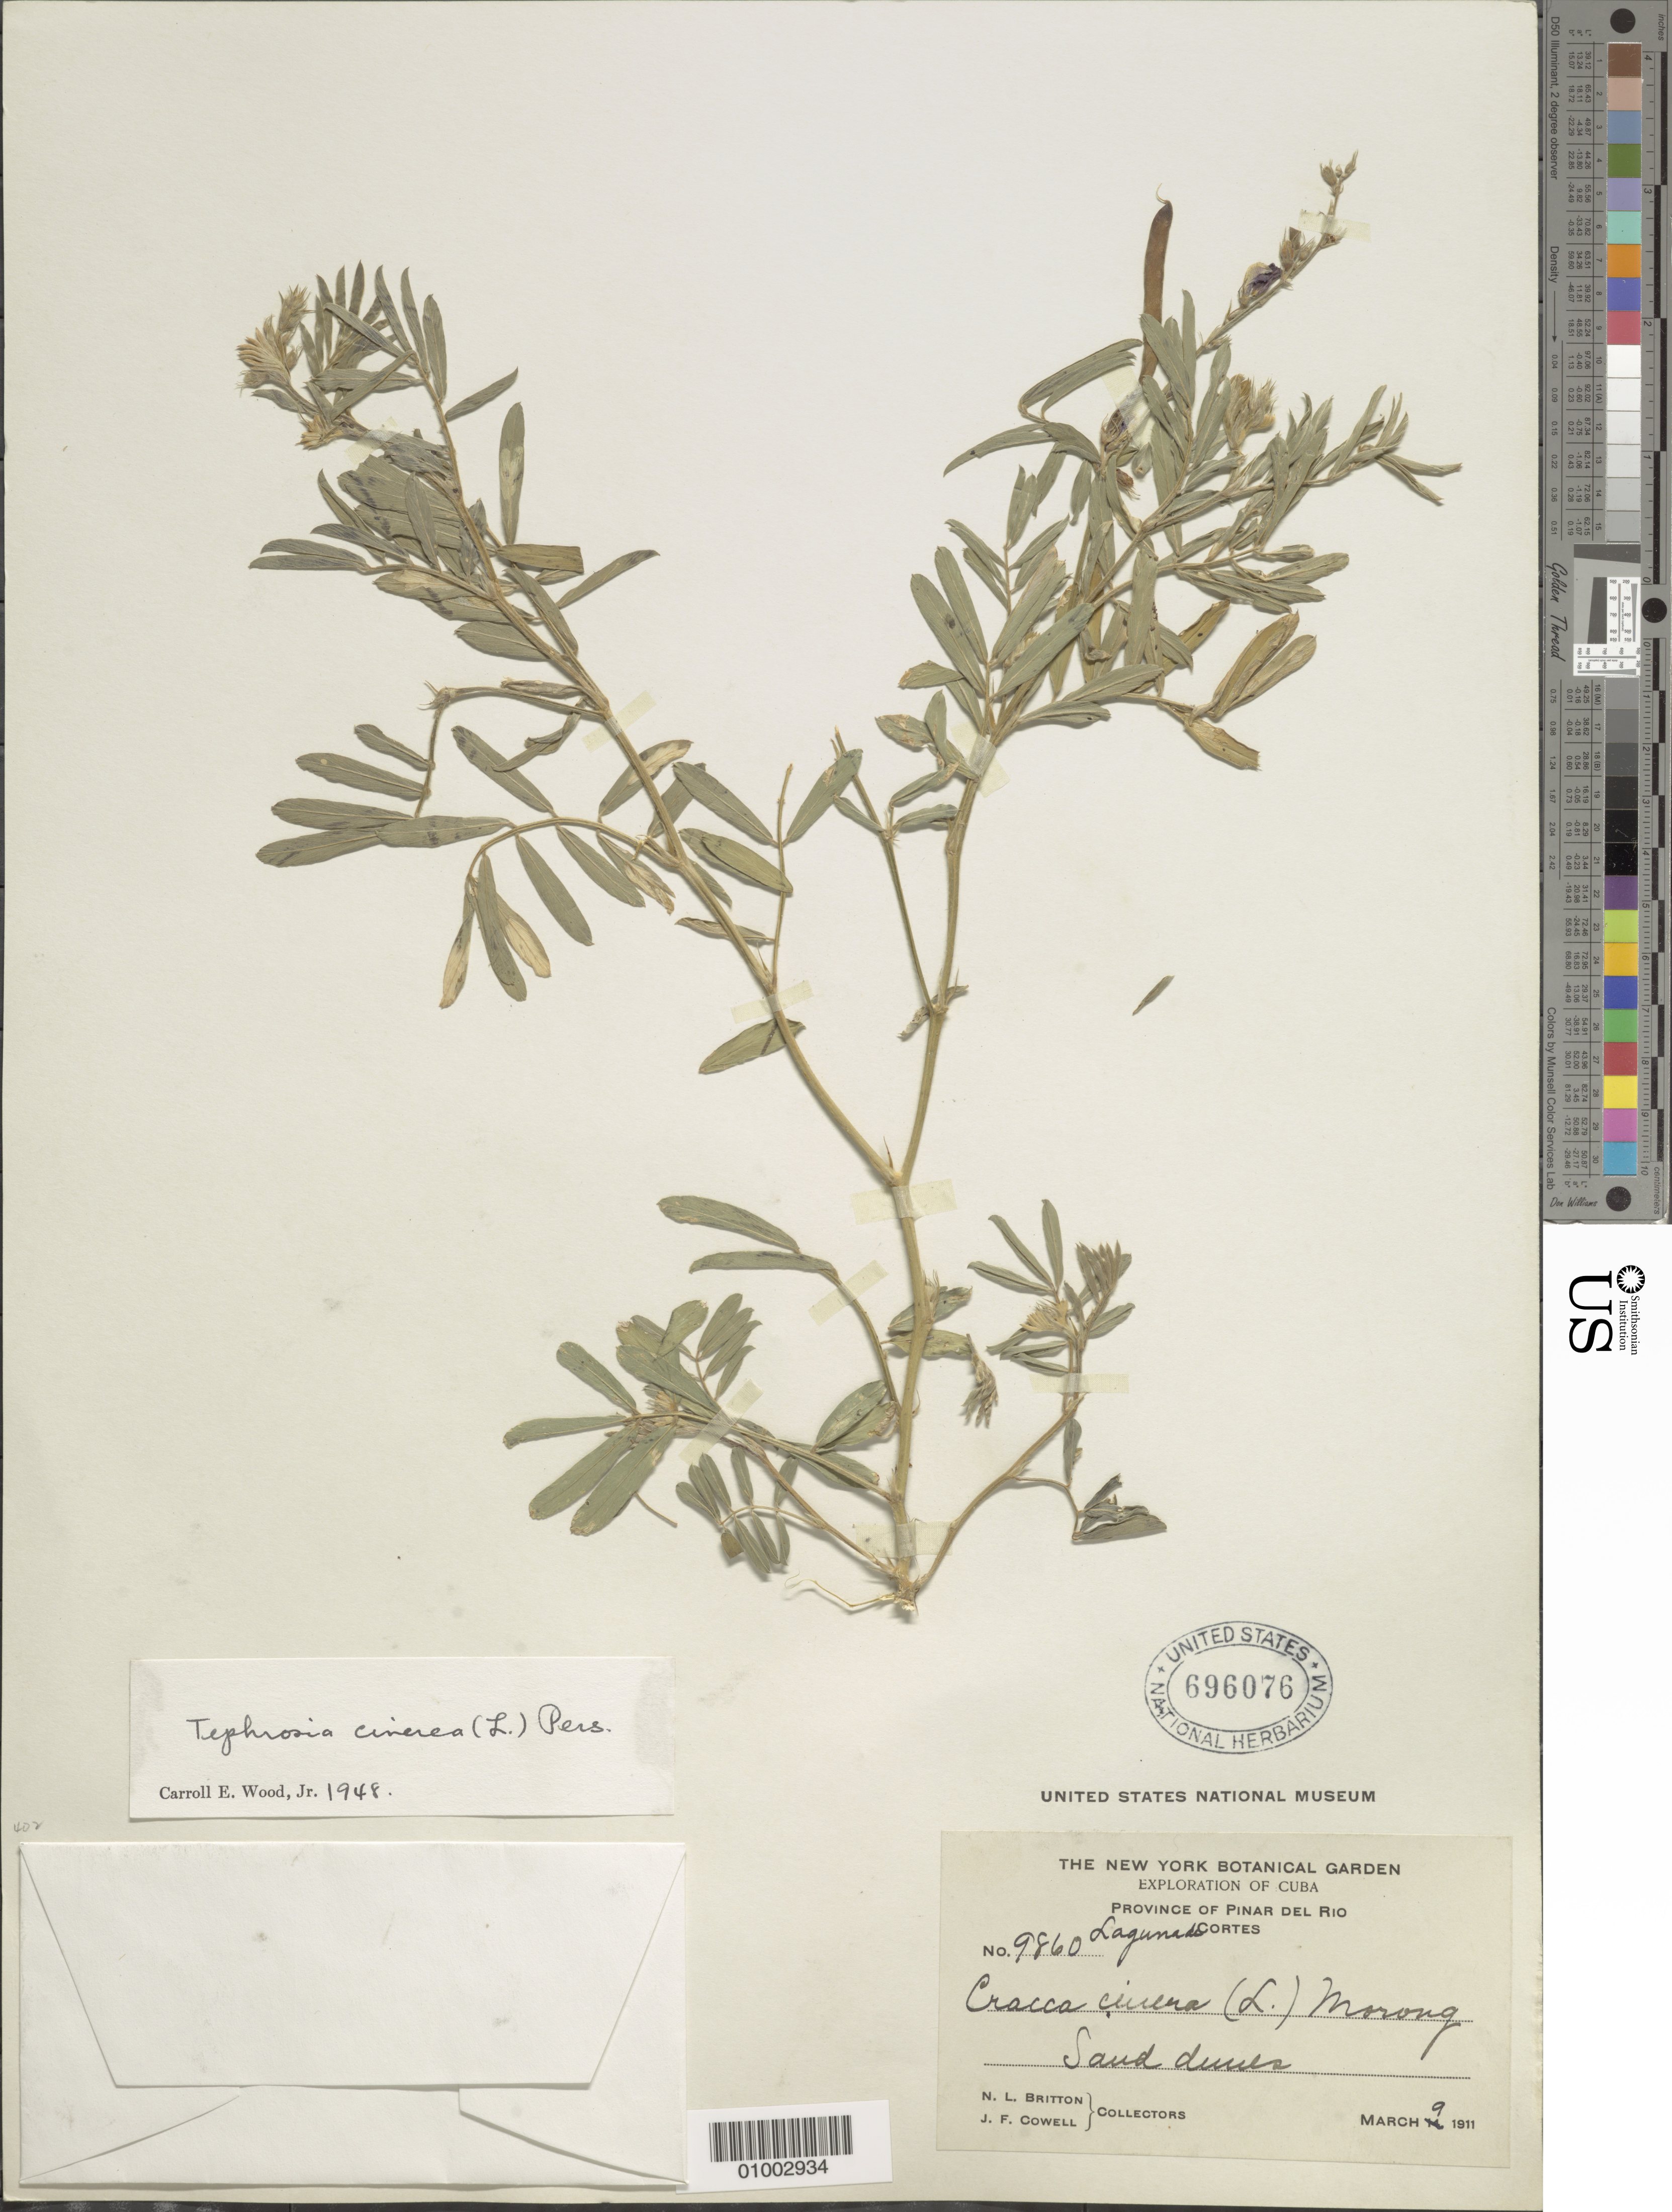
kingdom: Plantae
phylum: Tracheophyta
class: Magnoliopsida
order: Fabales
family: Fabaceae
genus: Tephrosia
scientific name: Tephrosia cinerea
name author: (L.) Pers.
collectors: N. Britton & J. F. Cowell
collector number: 9860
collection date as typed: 09 Mar 1911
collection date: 1911-03-09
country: Cuba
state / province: Pinar del Rio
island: Cuba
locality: Sand dunes, Cortes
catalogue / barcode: US 696076